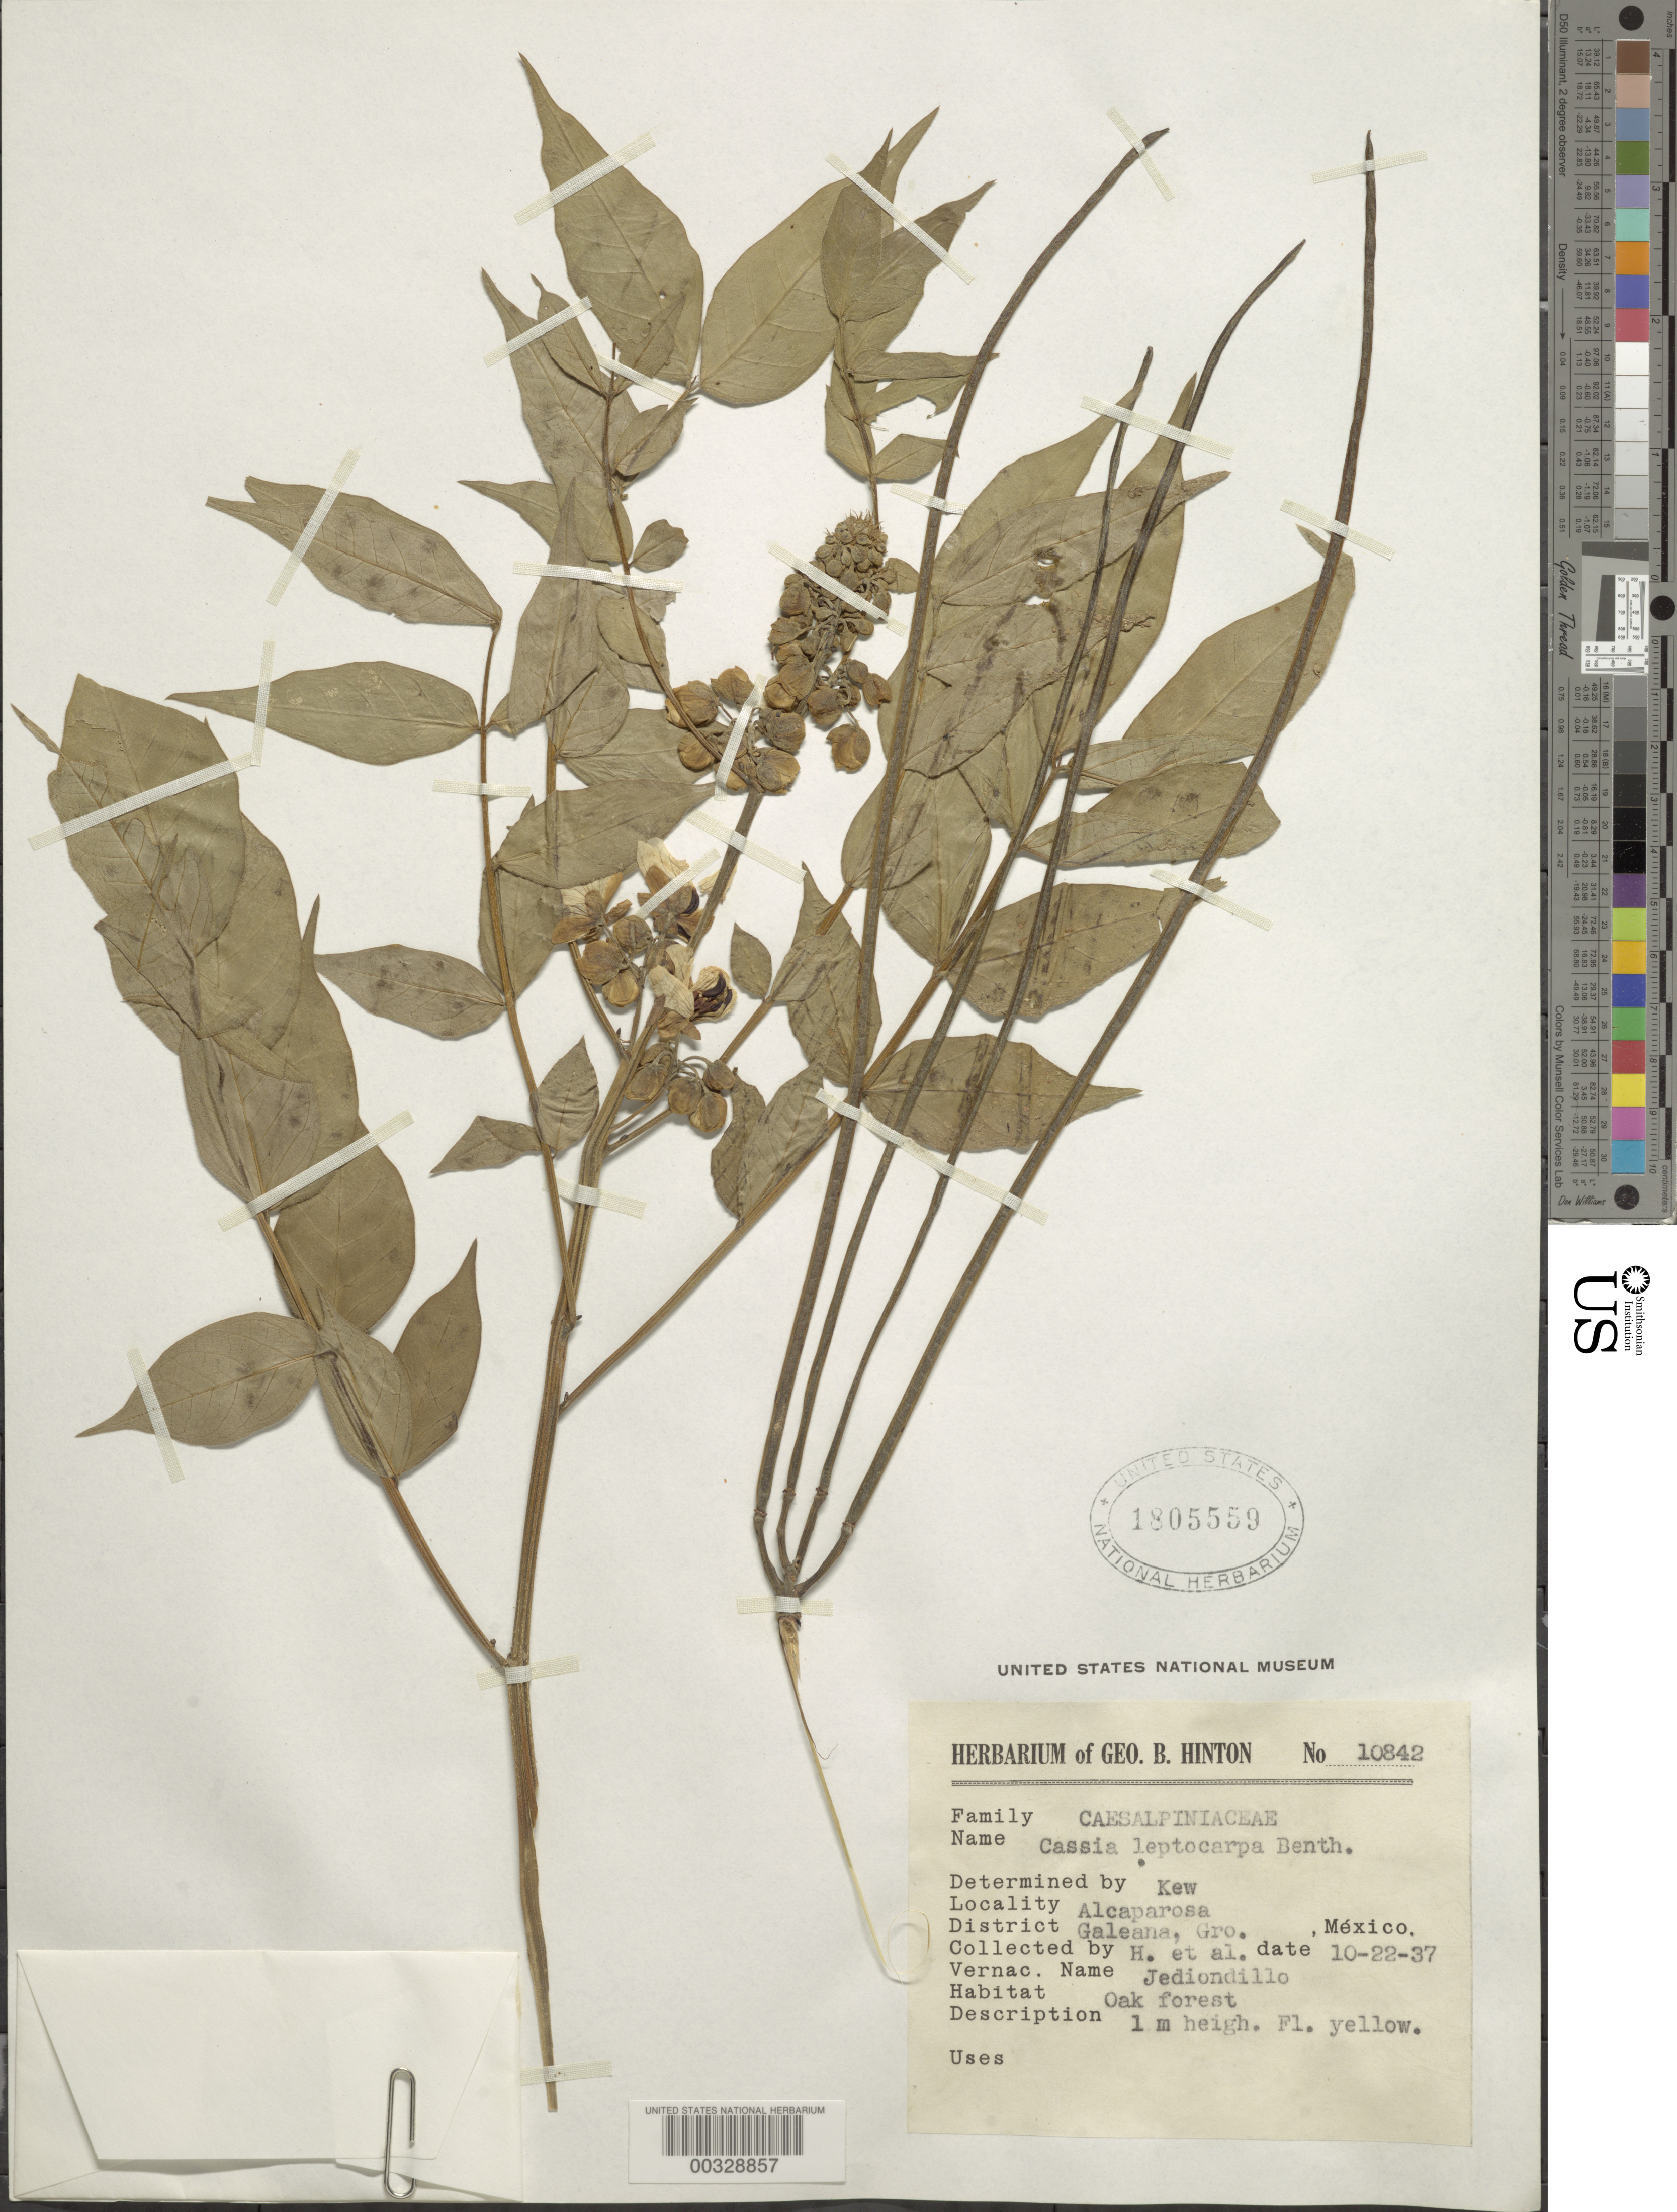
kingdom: Plantae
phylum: Tracheophyta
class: Magnoliopsida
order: Fabales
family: Fabaceae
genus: Senna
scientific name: Senna hirsuta var. leptocarpa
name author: (Benth.) H.S. Irwin & Barneby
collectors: G. B. Hinton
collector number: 10842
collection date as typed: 22 Oct 1937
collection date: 1937-10-22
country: Mexico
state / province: Guerrero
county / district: Tecpan De Galeana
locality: Galeana mun. (?), Alcaparosa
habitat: Oak forest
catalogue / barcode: US 1805559